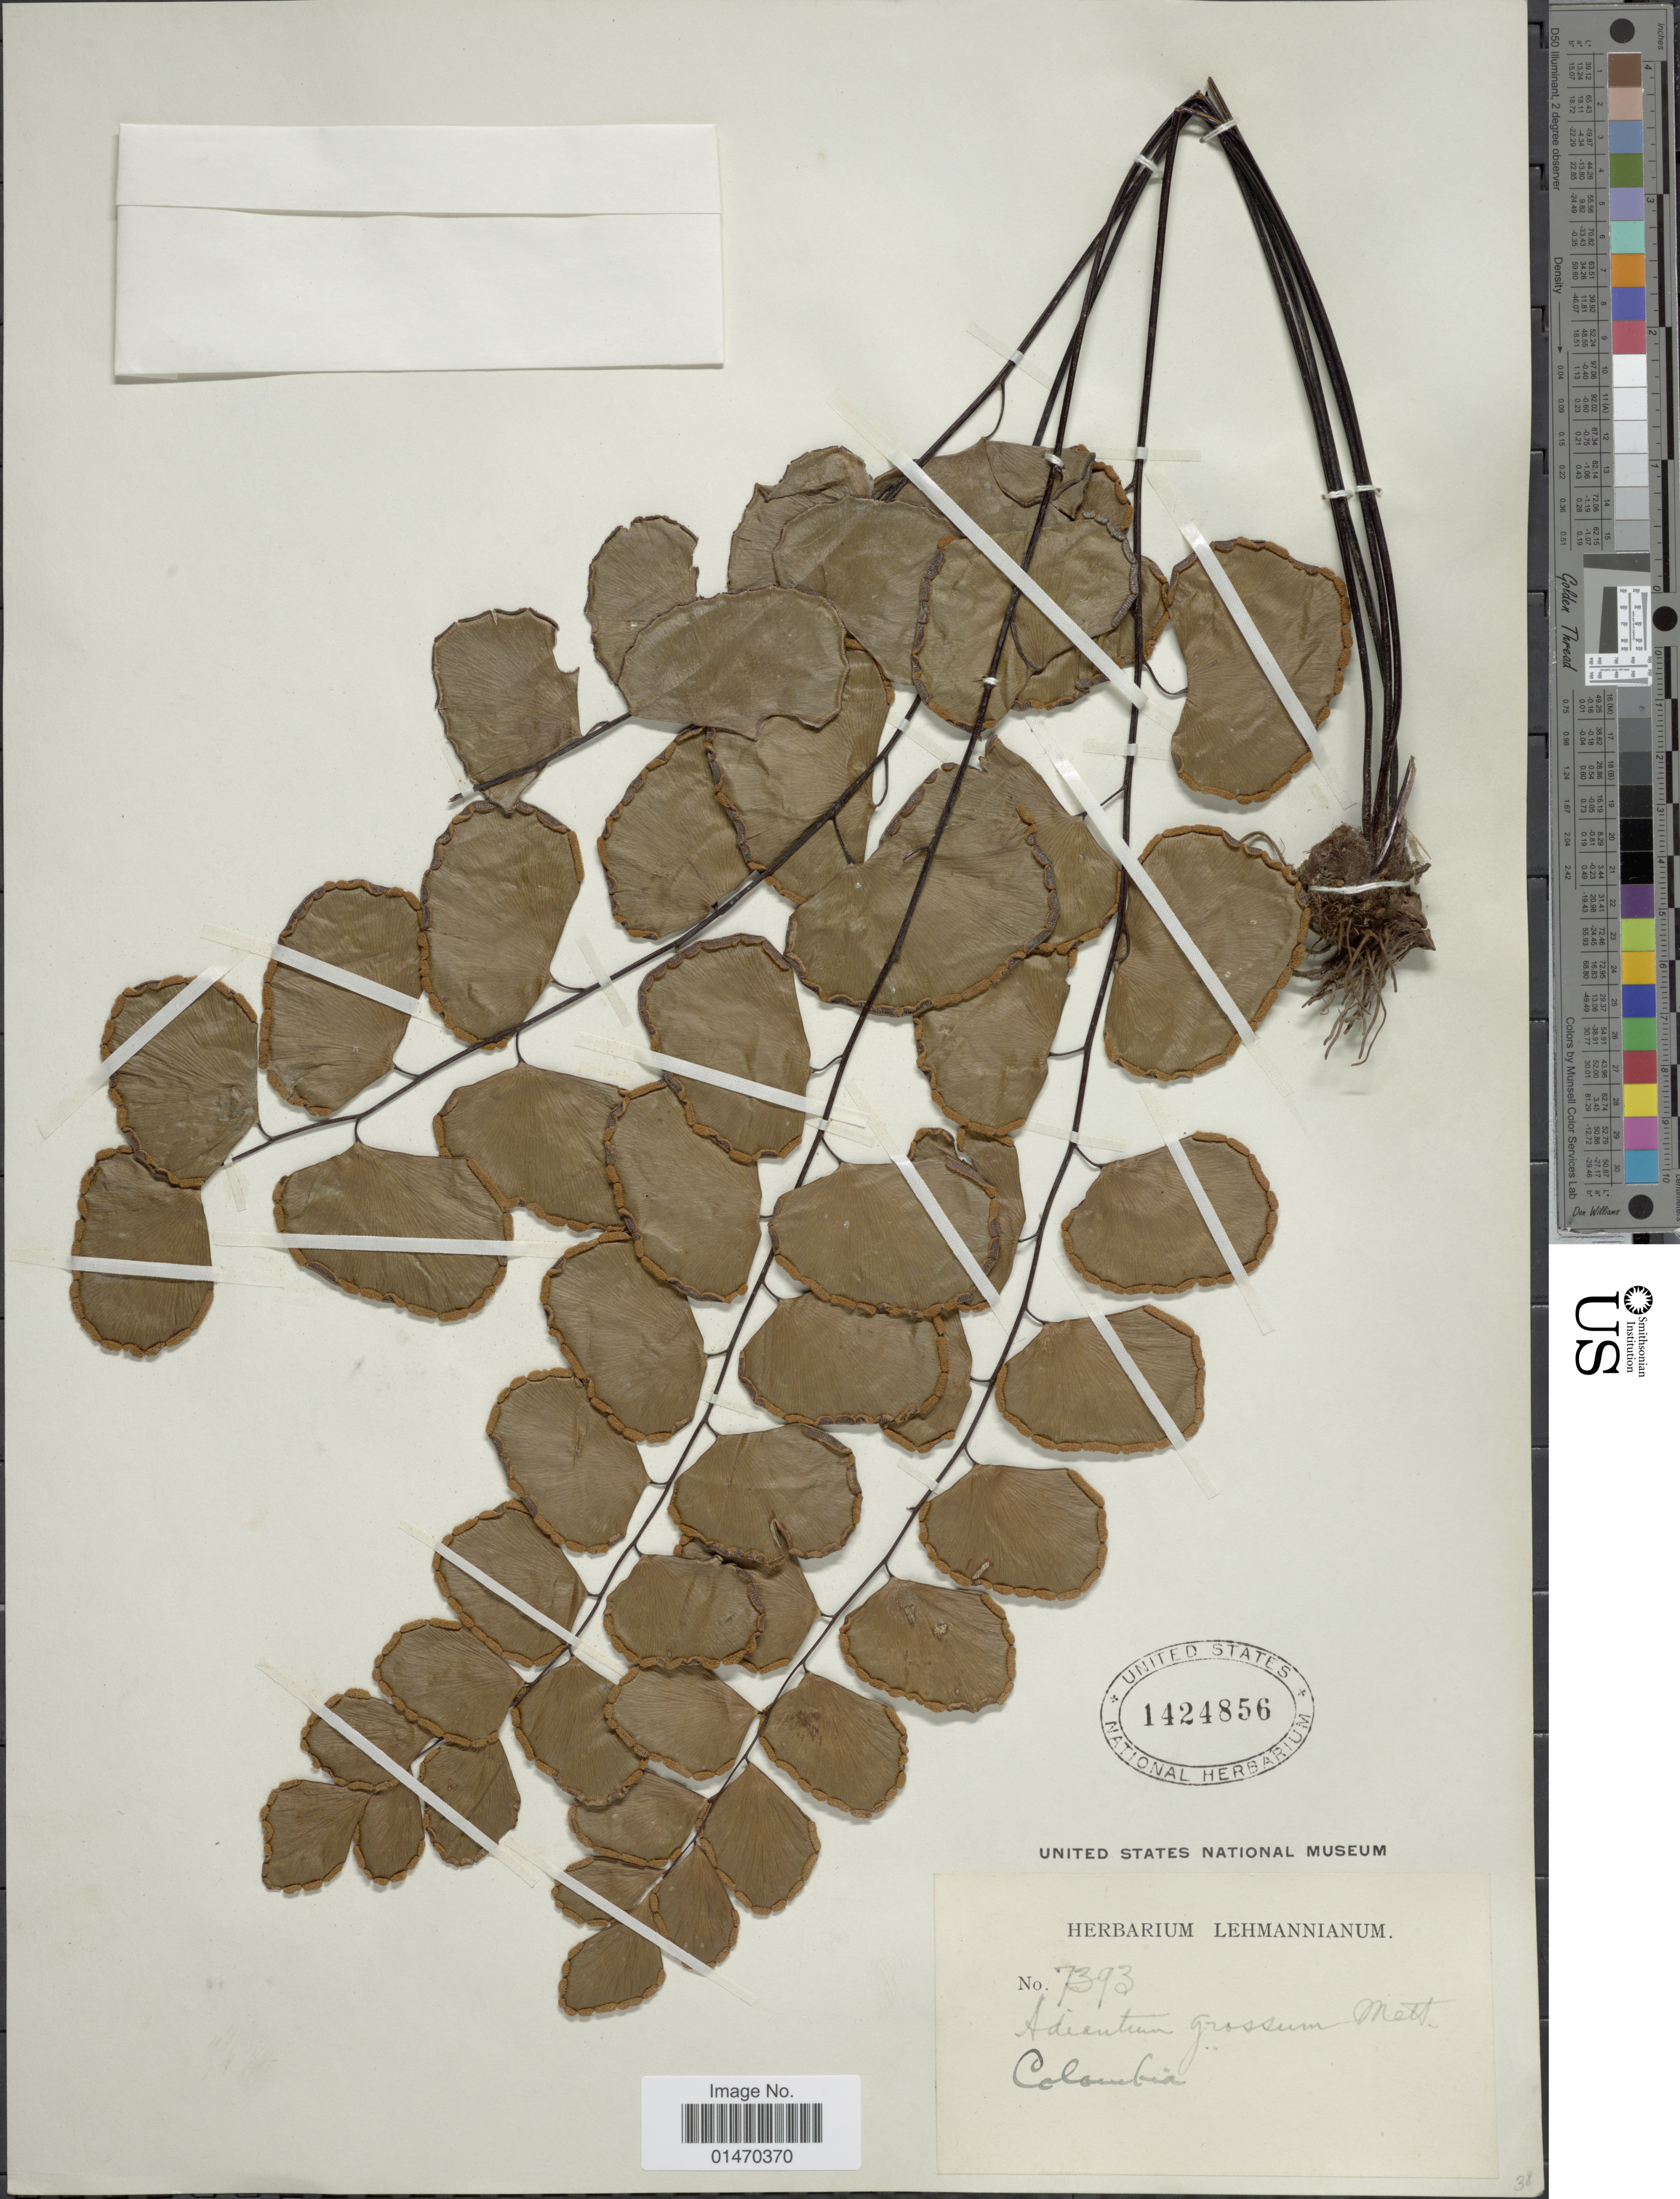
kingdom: Plantae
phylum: Tracheophyta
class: Polypodiopsida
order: Polypodiales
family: Pteridaceae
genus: Adiantum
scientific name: Adiantum grossum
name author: Mett.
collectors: ex herb. Lehmannianum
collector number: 7393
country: Colombia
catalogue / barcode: US 1424856